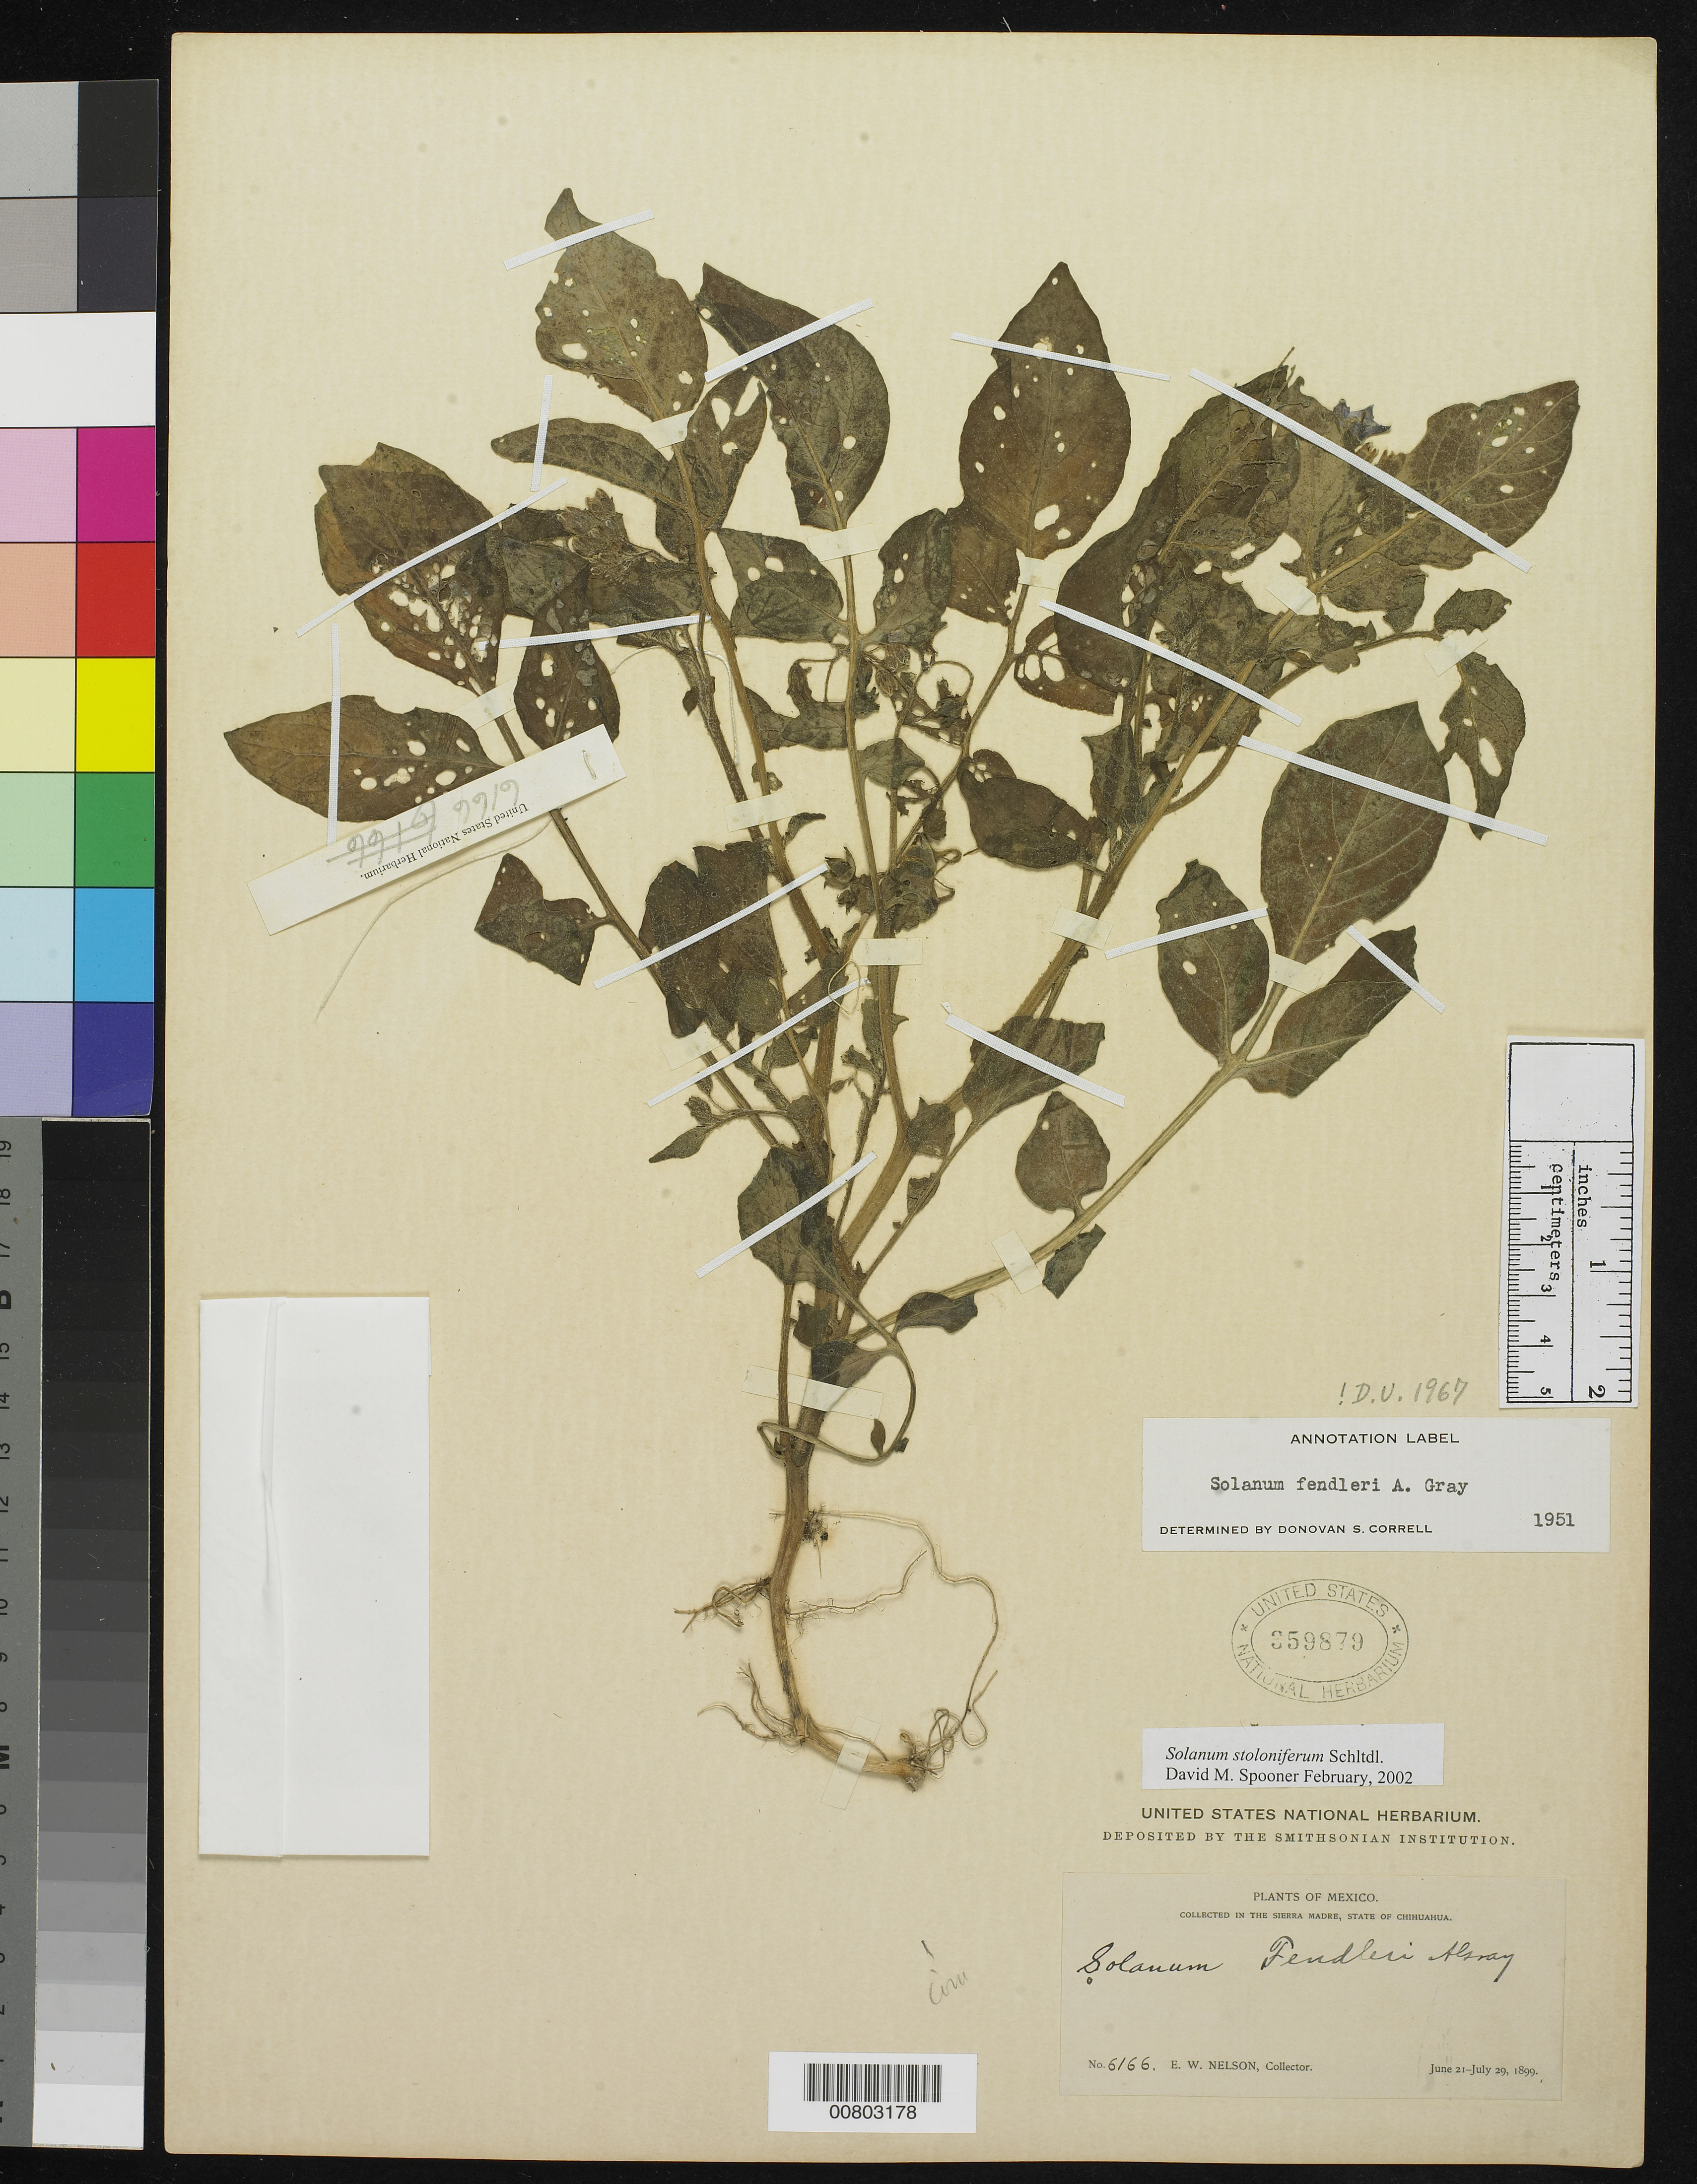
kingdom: Plantae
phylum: Tracheophyta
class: Magnoliopsida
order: Solanales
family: Solanaceae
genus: Solanum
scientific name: Solanum stoloniferum subsp. stoloniferum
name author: Schltdl.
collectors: E. W. Nelson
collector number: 6166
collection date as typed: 21 Jul 1899 to 29 Jul 1899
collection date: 1899-07-21/1899-07-29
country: Mexico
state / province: Chihuahua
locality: Sierra Madre, Chihuahua.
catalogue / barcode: US 359879